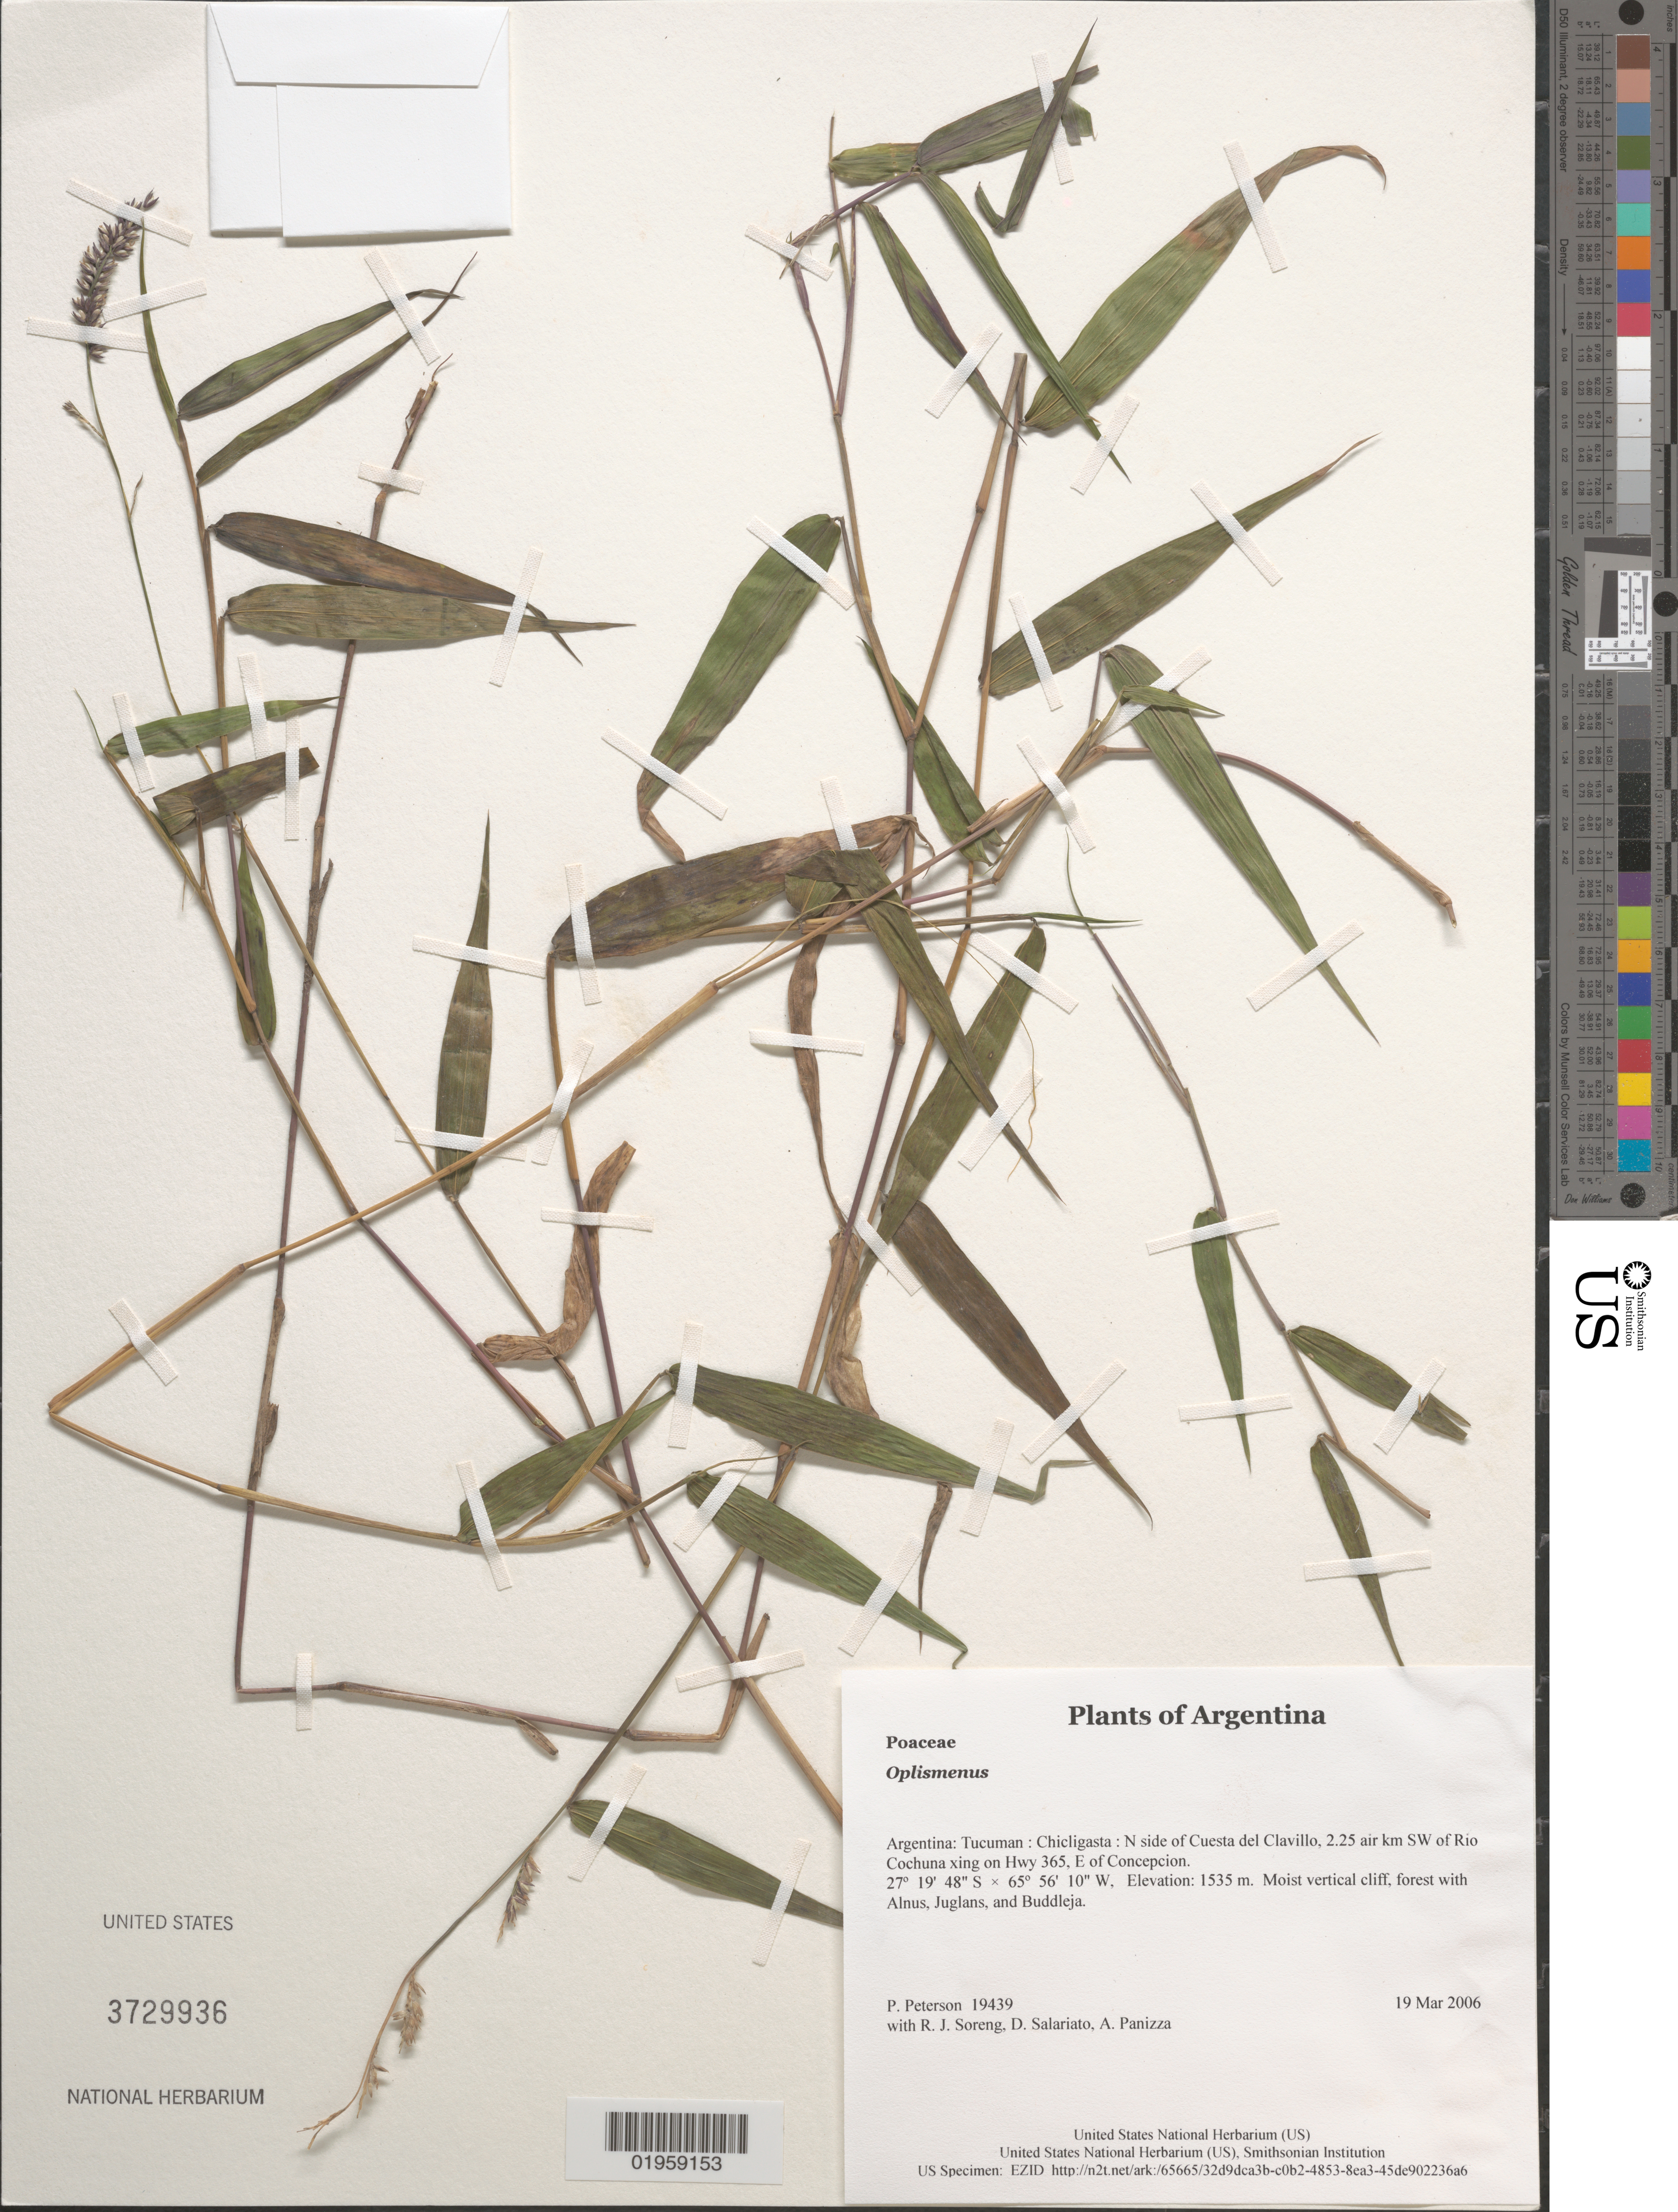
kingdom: Plantae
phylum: Tracheophyta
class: Liliopsida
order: Poales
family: Poaceae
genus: Oplismenus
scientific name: Oplismenus sp.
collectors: P. M. Peterson, R. J. Soreng, D. Salariato & A. Panizza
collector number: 19439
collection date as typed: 19 Mar 2006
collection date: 2006-03-19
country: Argentina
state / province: Tucuman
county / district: Chicligasta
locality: N side of Cuesta del Clavillo, 2.25 air km SW of Rio Cochuna xing on Hwy 365, E of Concepcion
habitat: Moist vertical cliff, forest with Alnus, Juglans, and Buddleja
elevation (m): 1535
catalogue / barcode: US 3729936